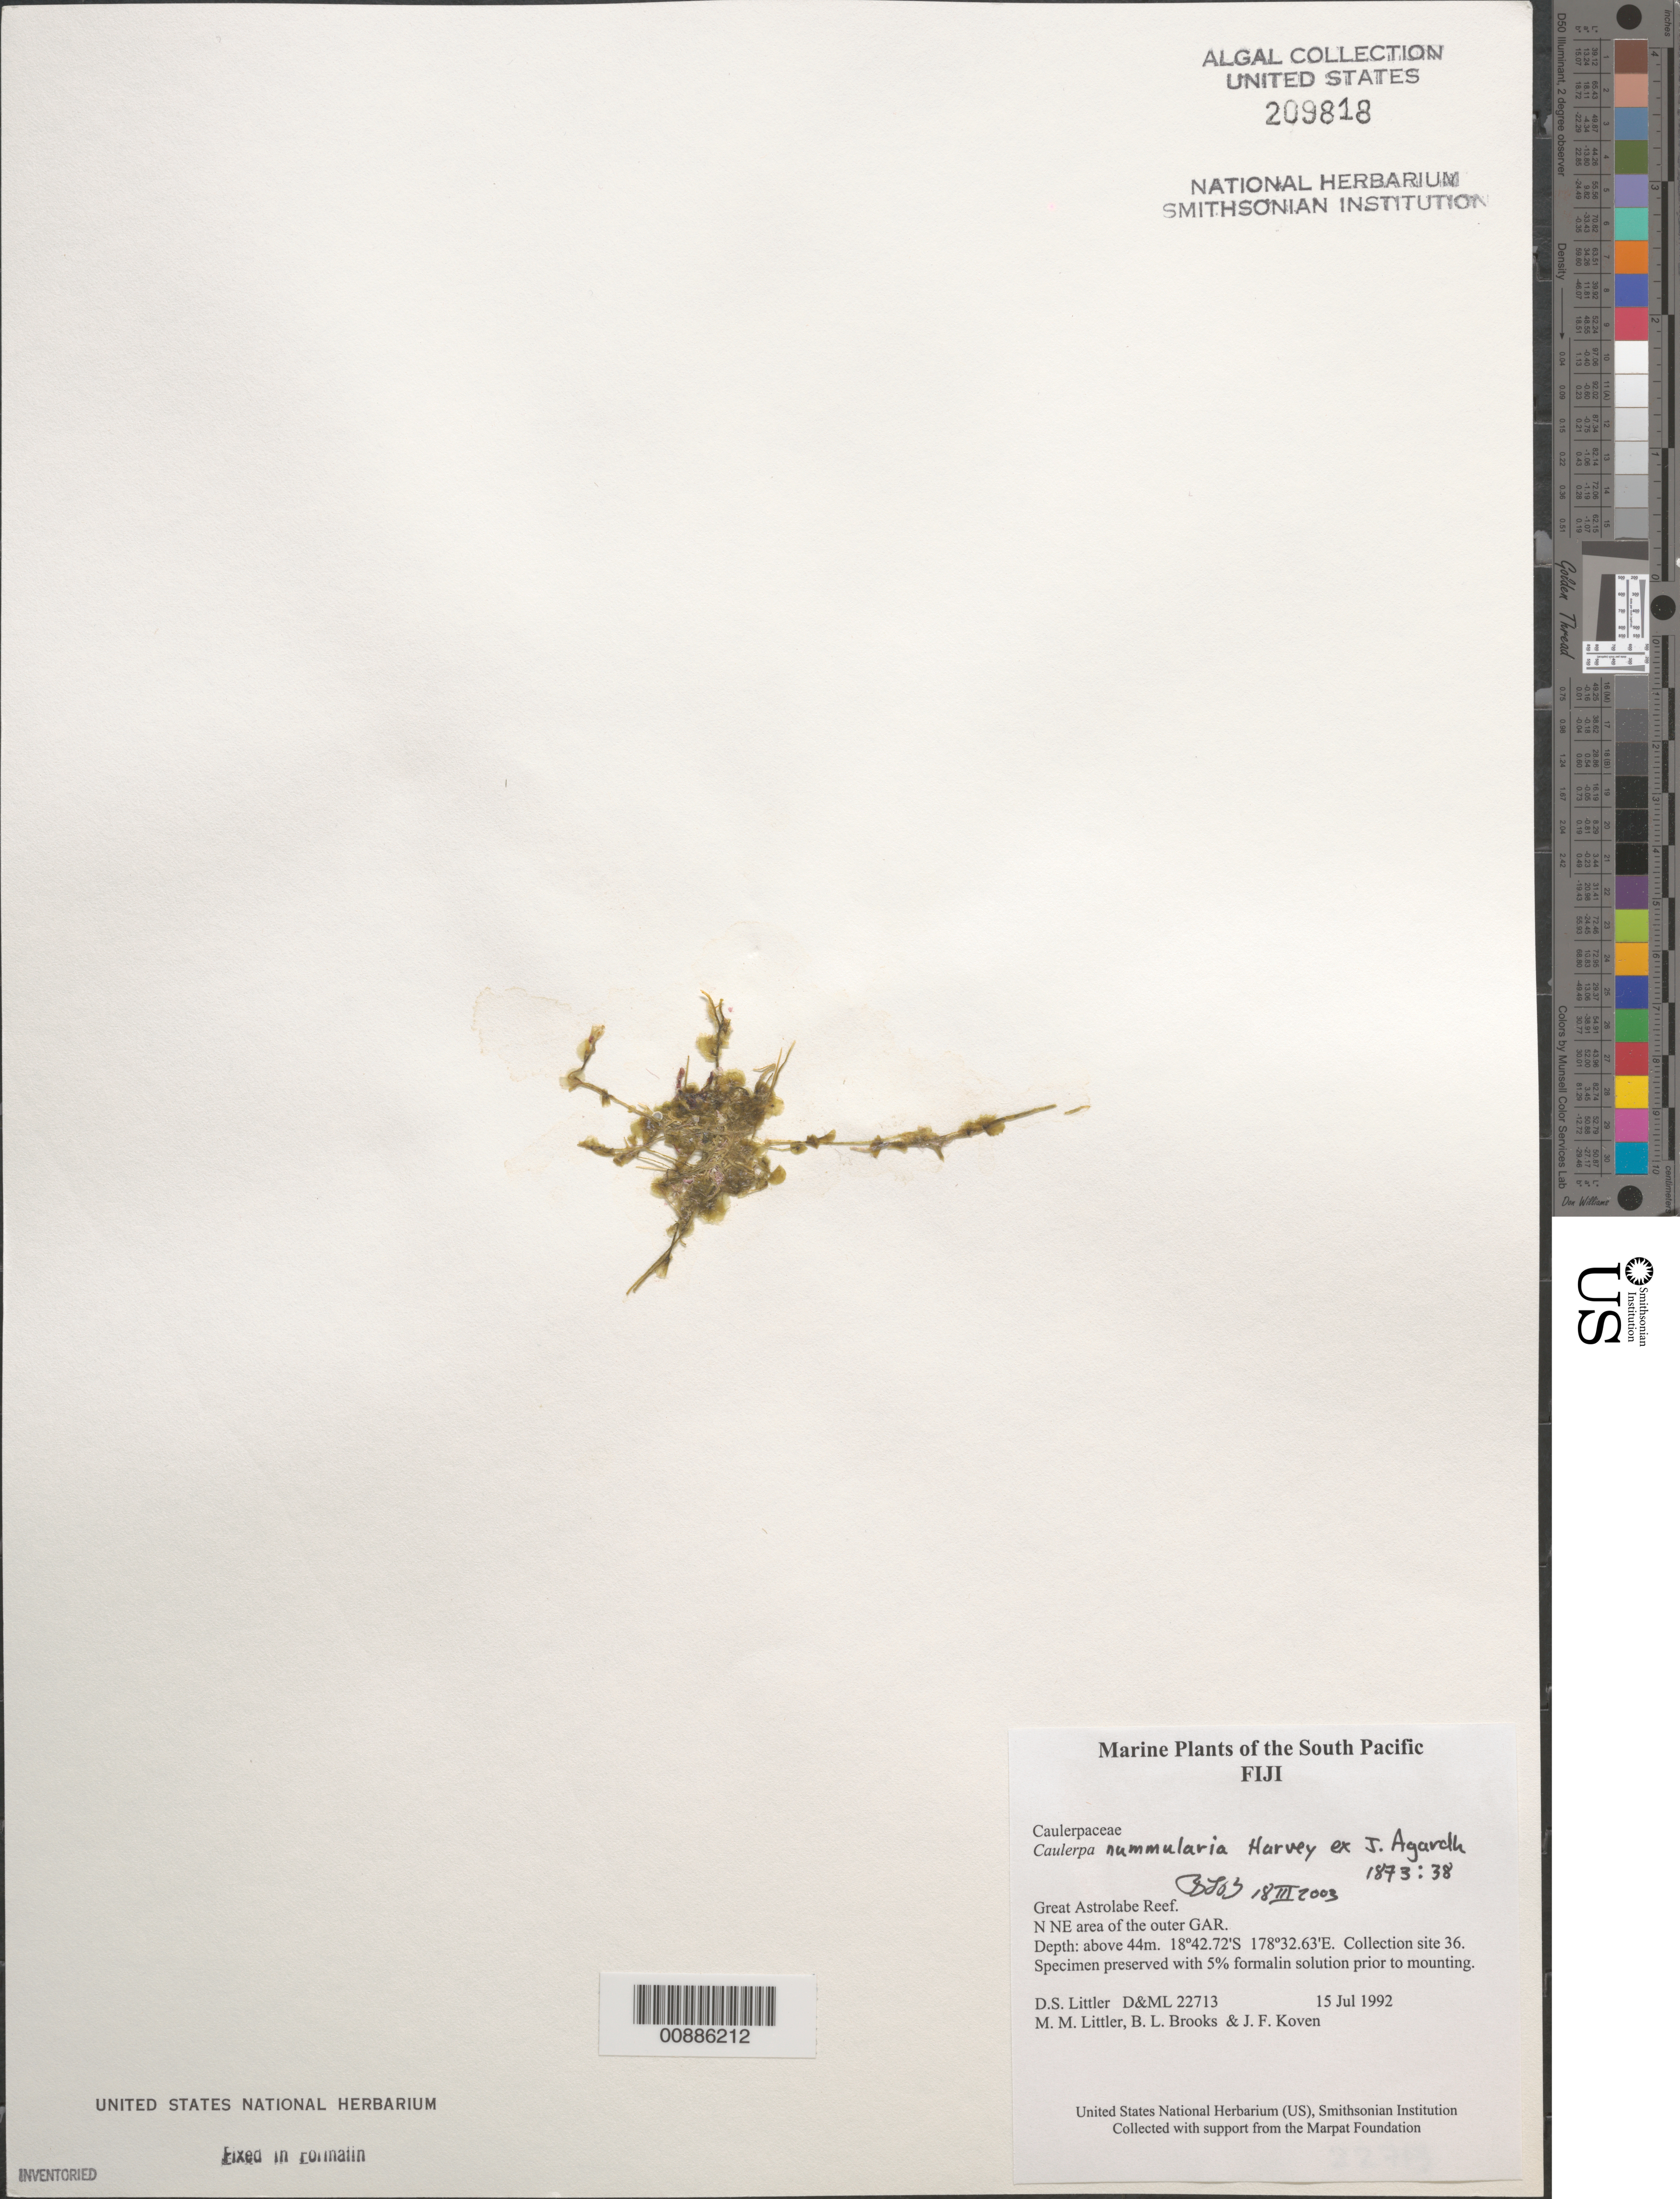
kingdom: Plantae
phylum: Chlorophyta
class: Ulvophyceae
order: Bryopsidales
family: Caulerpaceae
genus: Caulerpa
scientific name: Caulerpa nummularia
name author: Harv. ex J. Agardh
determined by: Brooks, B. L., (BOT), Smithsonian Institution - National Museum of Natural History (UNITED STATES)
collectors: D. S. Littler, M. M. Littler, B. Brooks & J. Koven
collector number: D&ML 22713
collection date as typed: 15 Jul 1992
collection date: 1992-07-15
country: Fiji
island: Great Astrolabe Reef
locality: Great Astrolabe Reef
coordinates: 18 42.72'S, 178 32.63'E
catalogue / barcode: US 209818